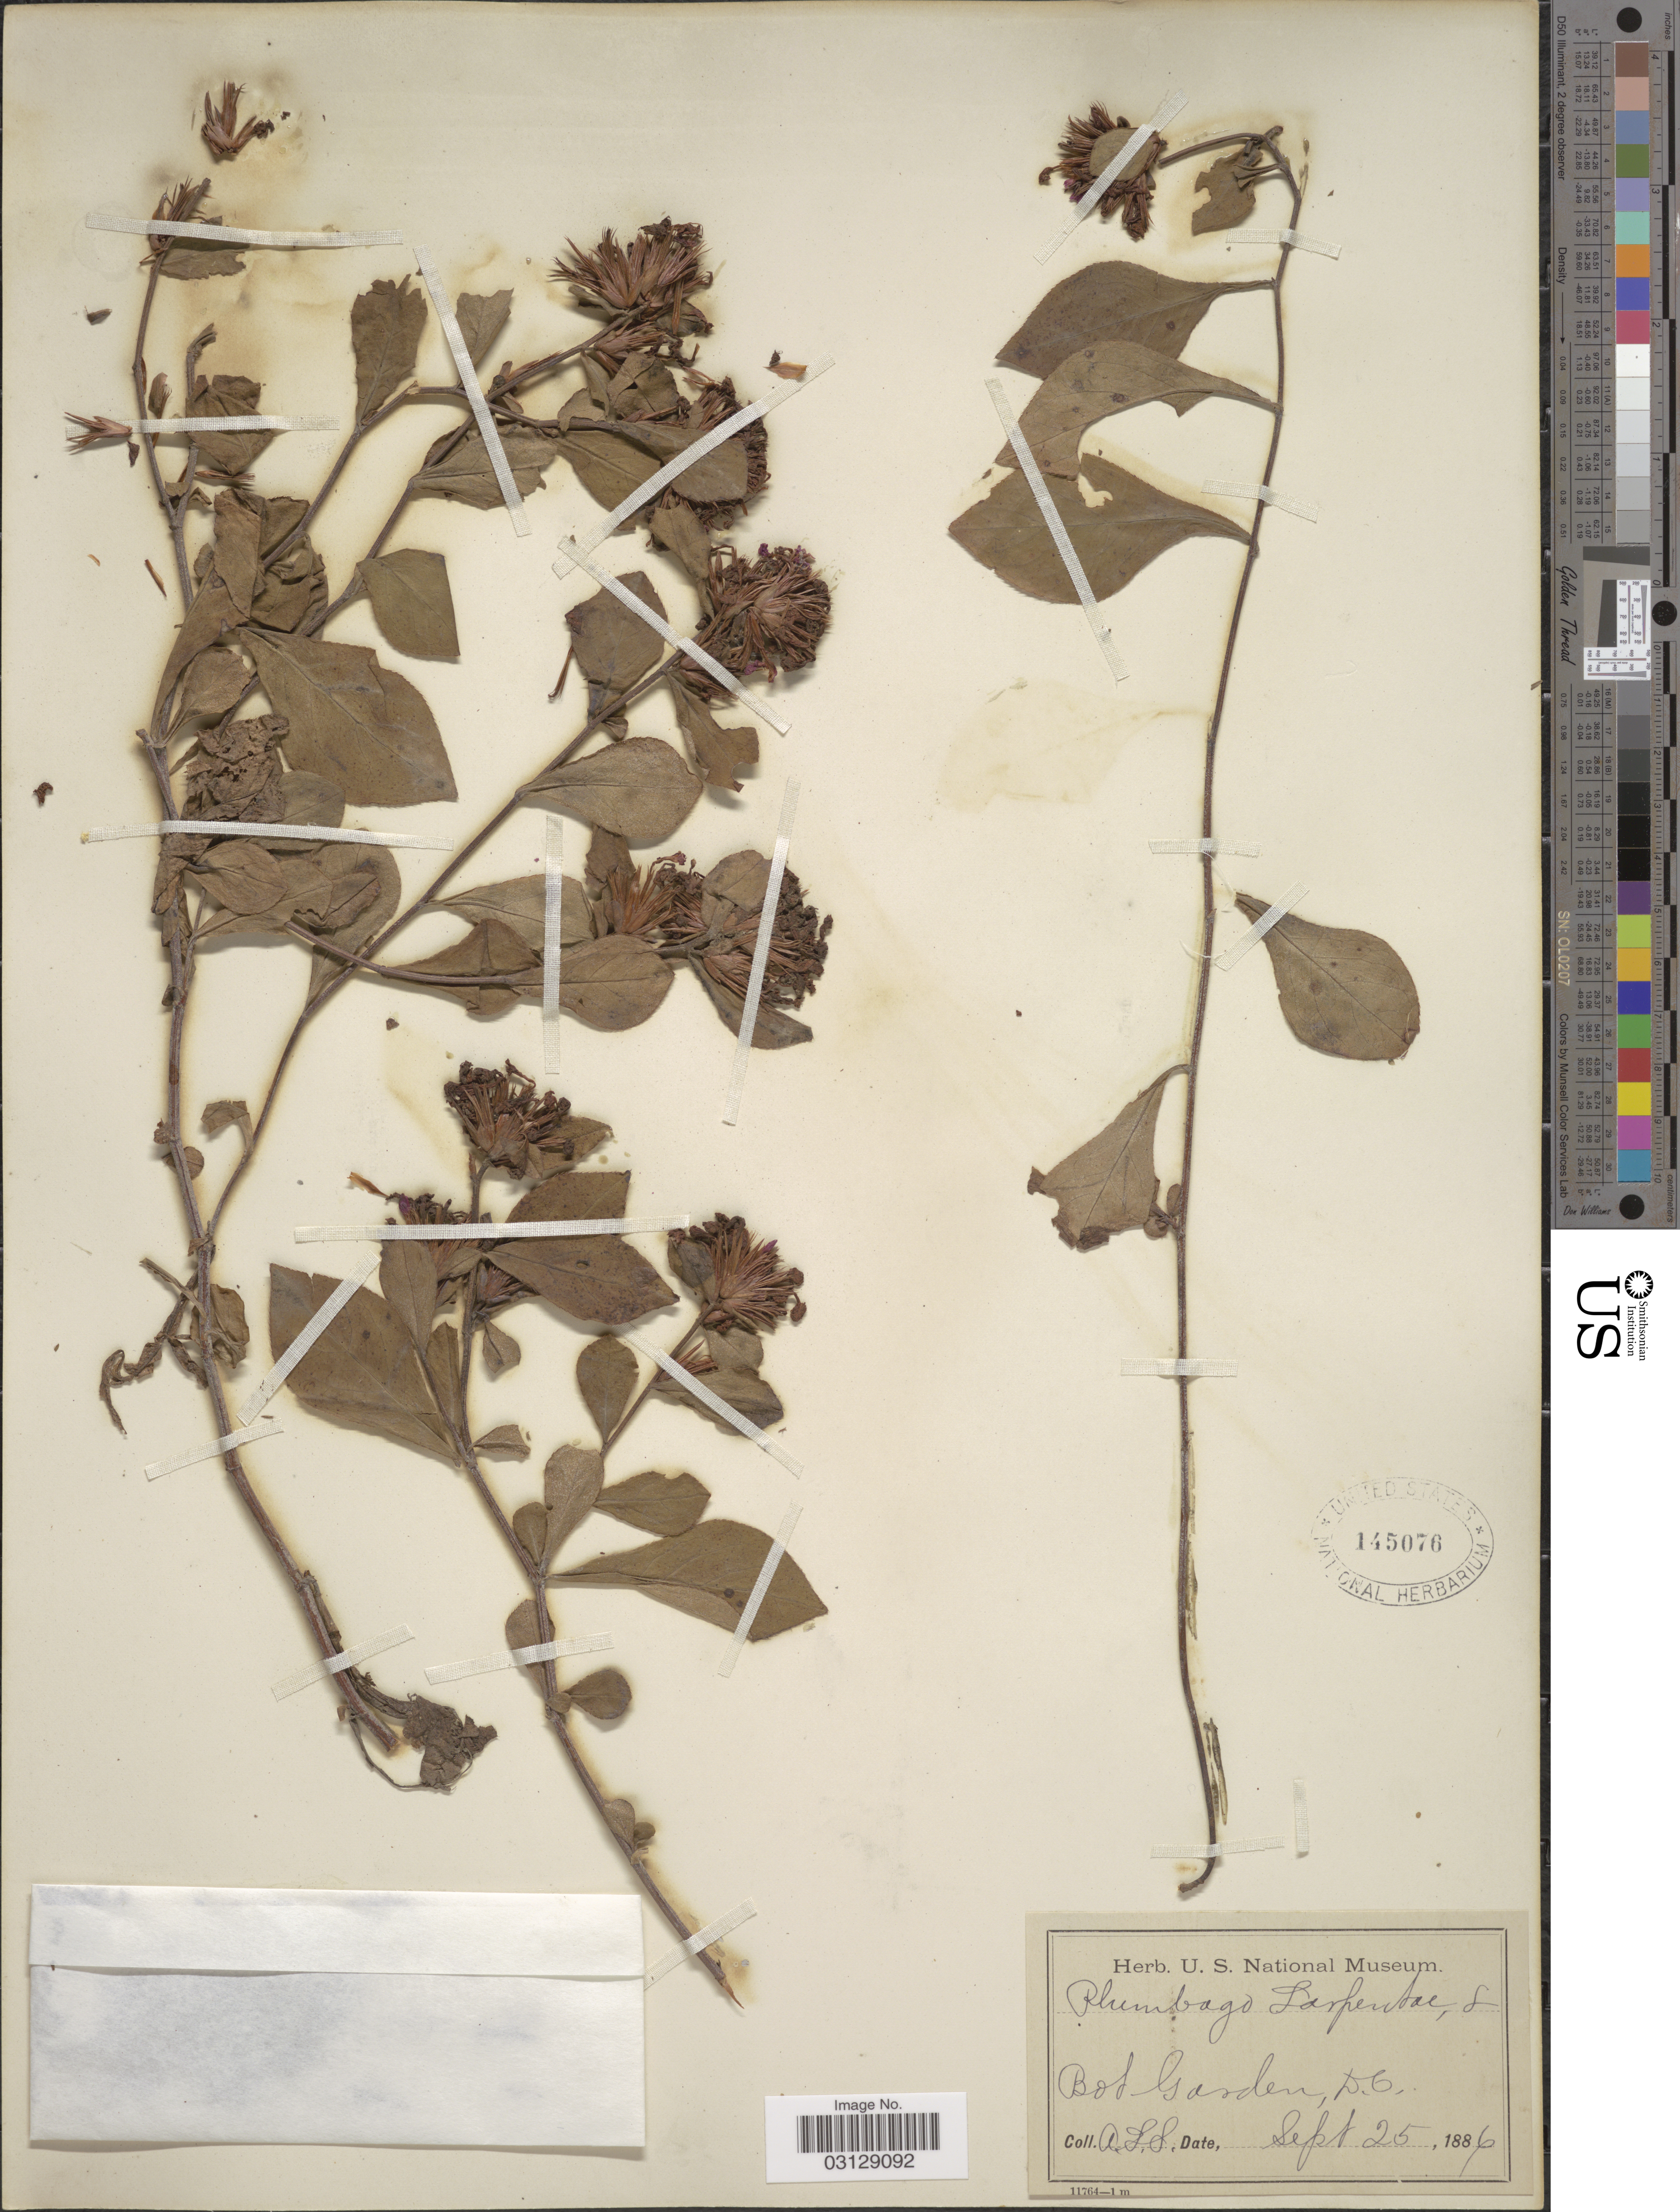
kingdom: Plantae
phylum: Tracheophyta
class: Magnoliopsida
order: Caryophyllales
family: Plumbaginaceae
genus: Plumbago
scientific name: Plumbago coccinea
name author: Salisb.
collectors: A. L. S.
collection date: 1886-09-25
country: United States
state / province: District of Columbia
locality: Bot Garden, D.C.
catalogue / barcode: US 145076